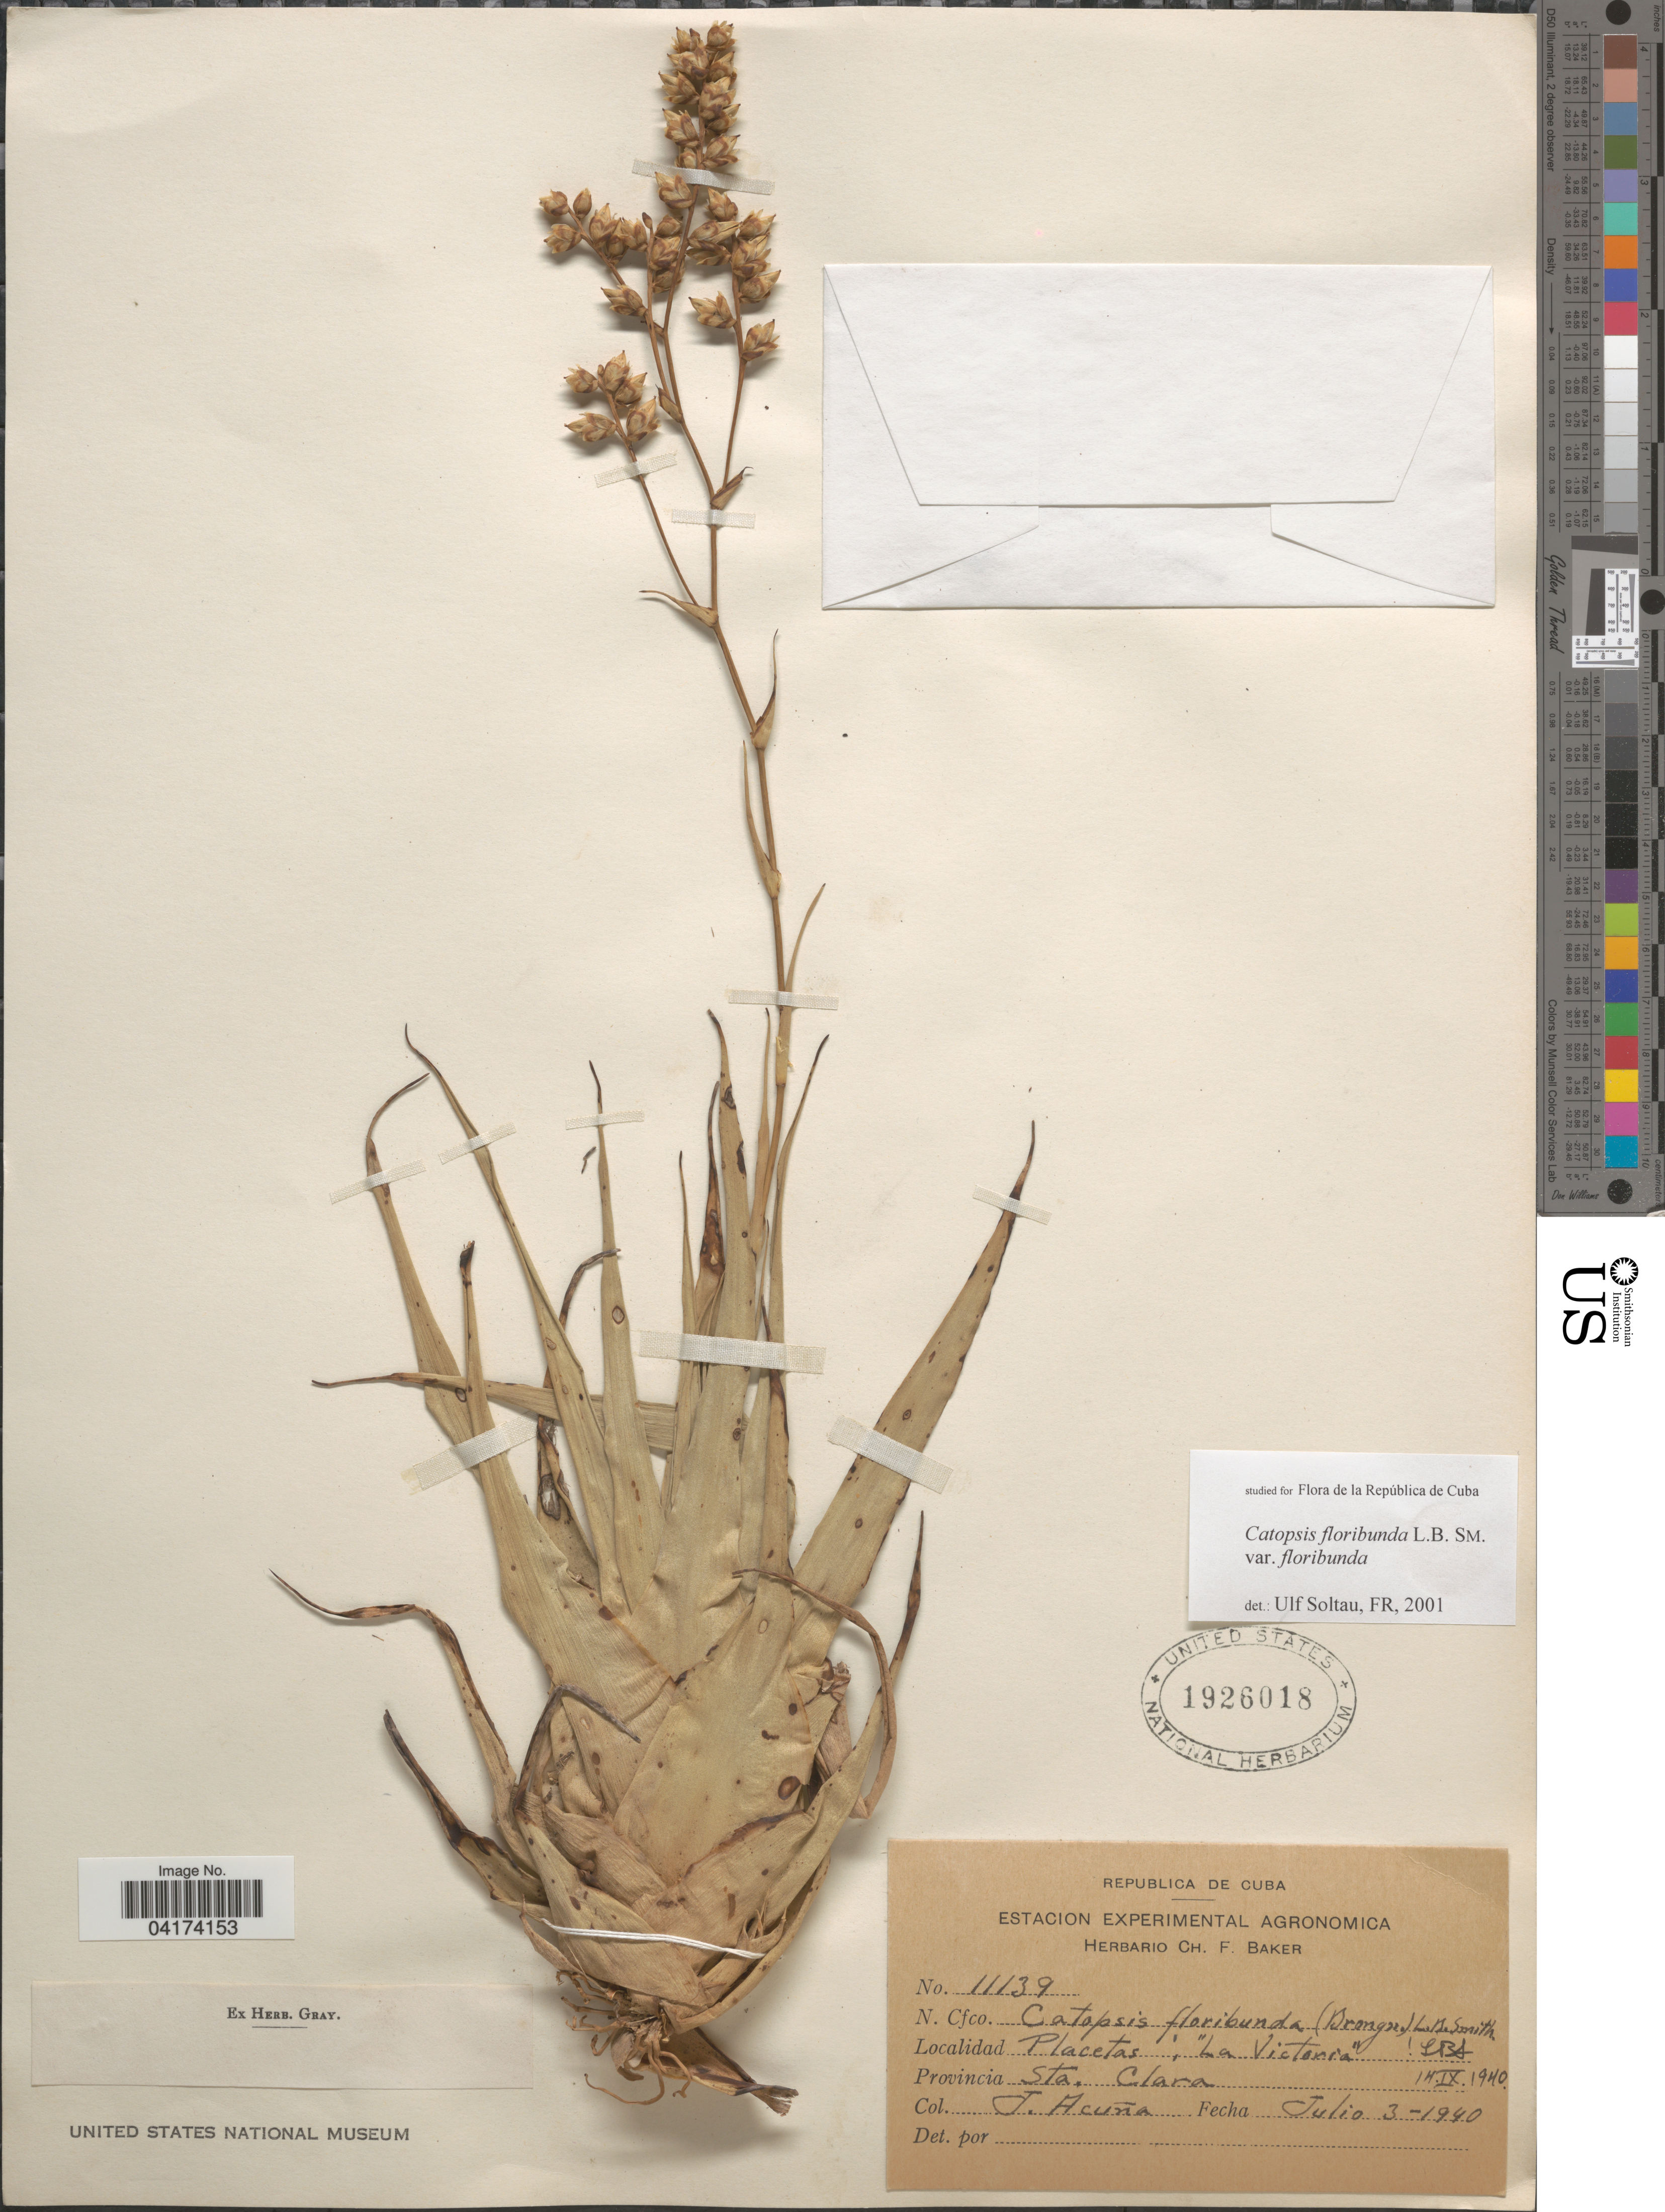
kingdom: Plantae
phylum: Tracheophyta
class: Liliopsida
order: Poales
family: Bromeliaceae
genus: Catopsis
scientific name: Catopsis floribunda var. floribunda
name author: L.B. Sm.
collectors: J. Acuña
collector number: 11139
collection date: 1940-07-03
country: Cuba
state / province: Las Villas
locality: Republica de Cuba. Placetas, "La Victoria". Provincia Sta. Clara.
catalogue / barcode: US 1926018